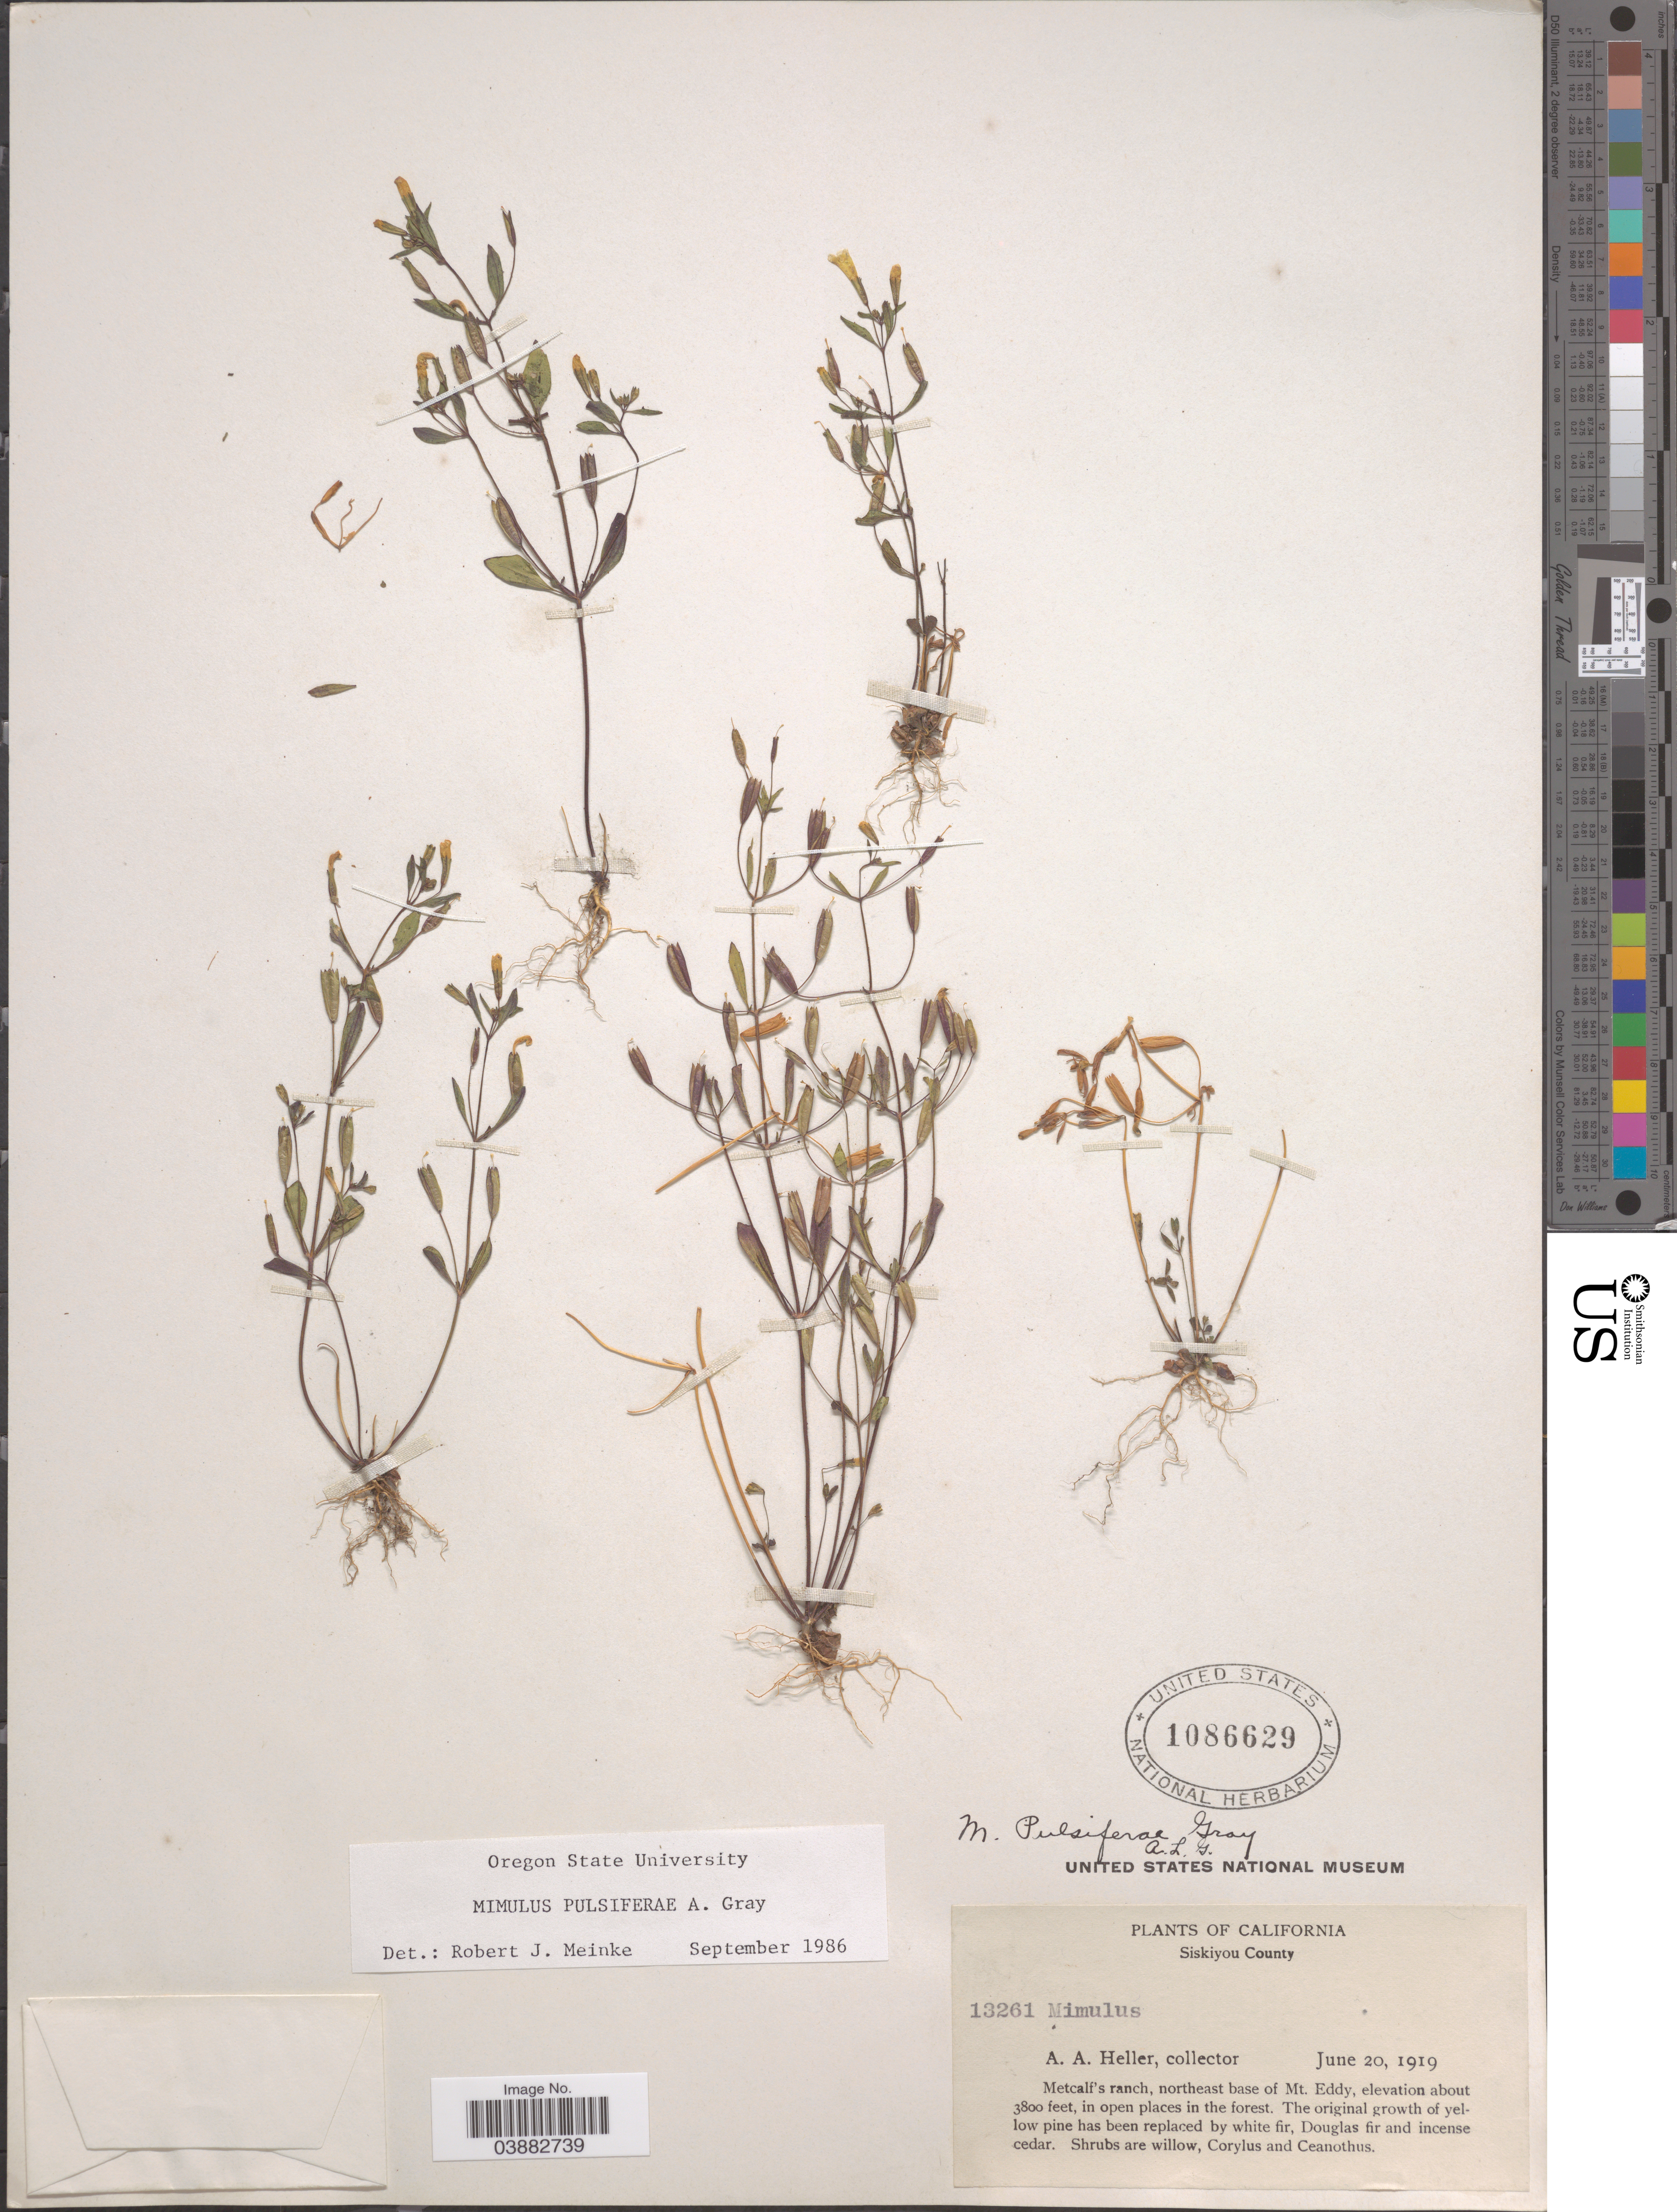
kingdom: Plantae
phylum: Tracheophyta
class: Magnoliopsida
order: Lamiales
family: Phrymaceae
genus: Mimulus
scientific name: Mimulus pulsiferae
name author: A. Gray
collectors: A. A. Heller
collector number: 13261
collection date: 1919-06-20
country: United States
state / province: California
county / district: Siskiyou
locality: Siskiyou County. Metcalf's ranch, northeast base of Mt. Eddy.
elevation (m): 1158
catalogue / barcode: US 1086629